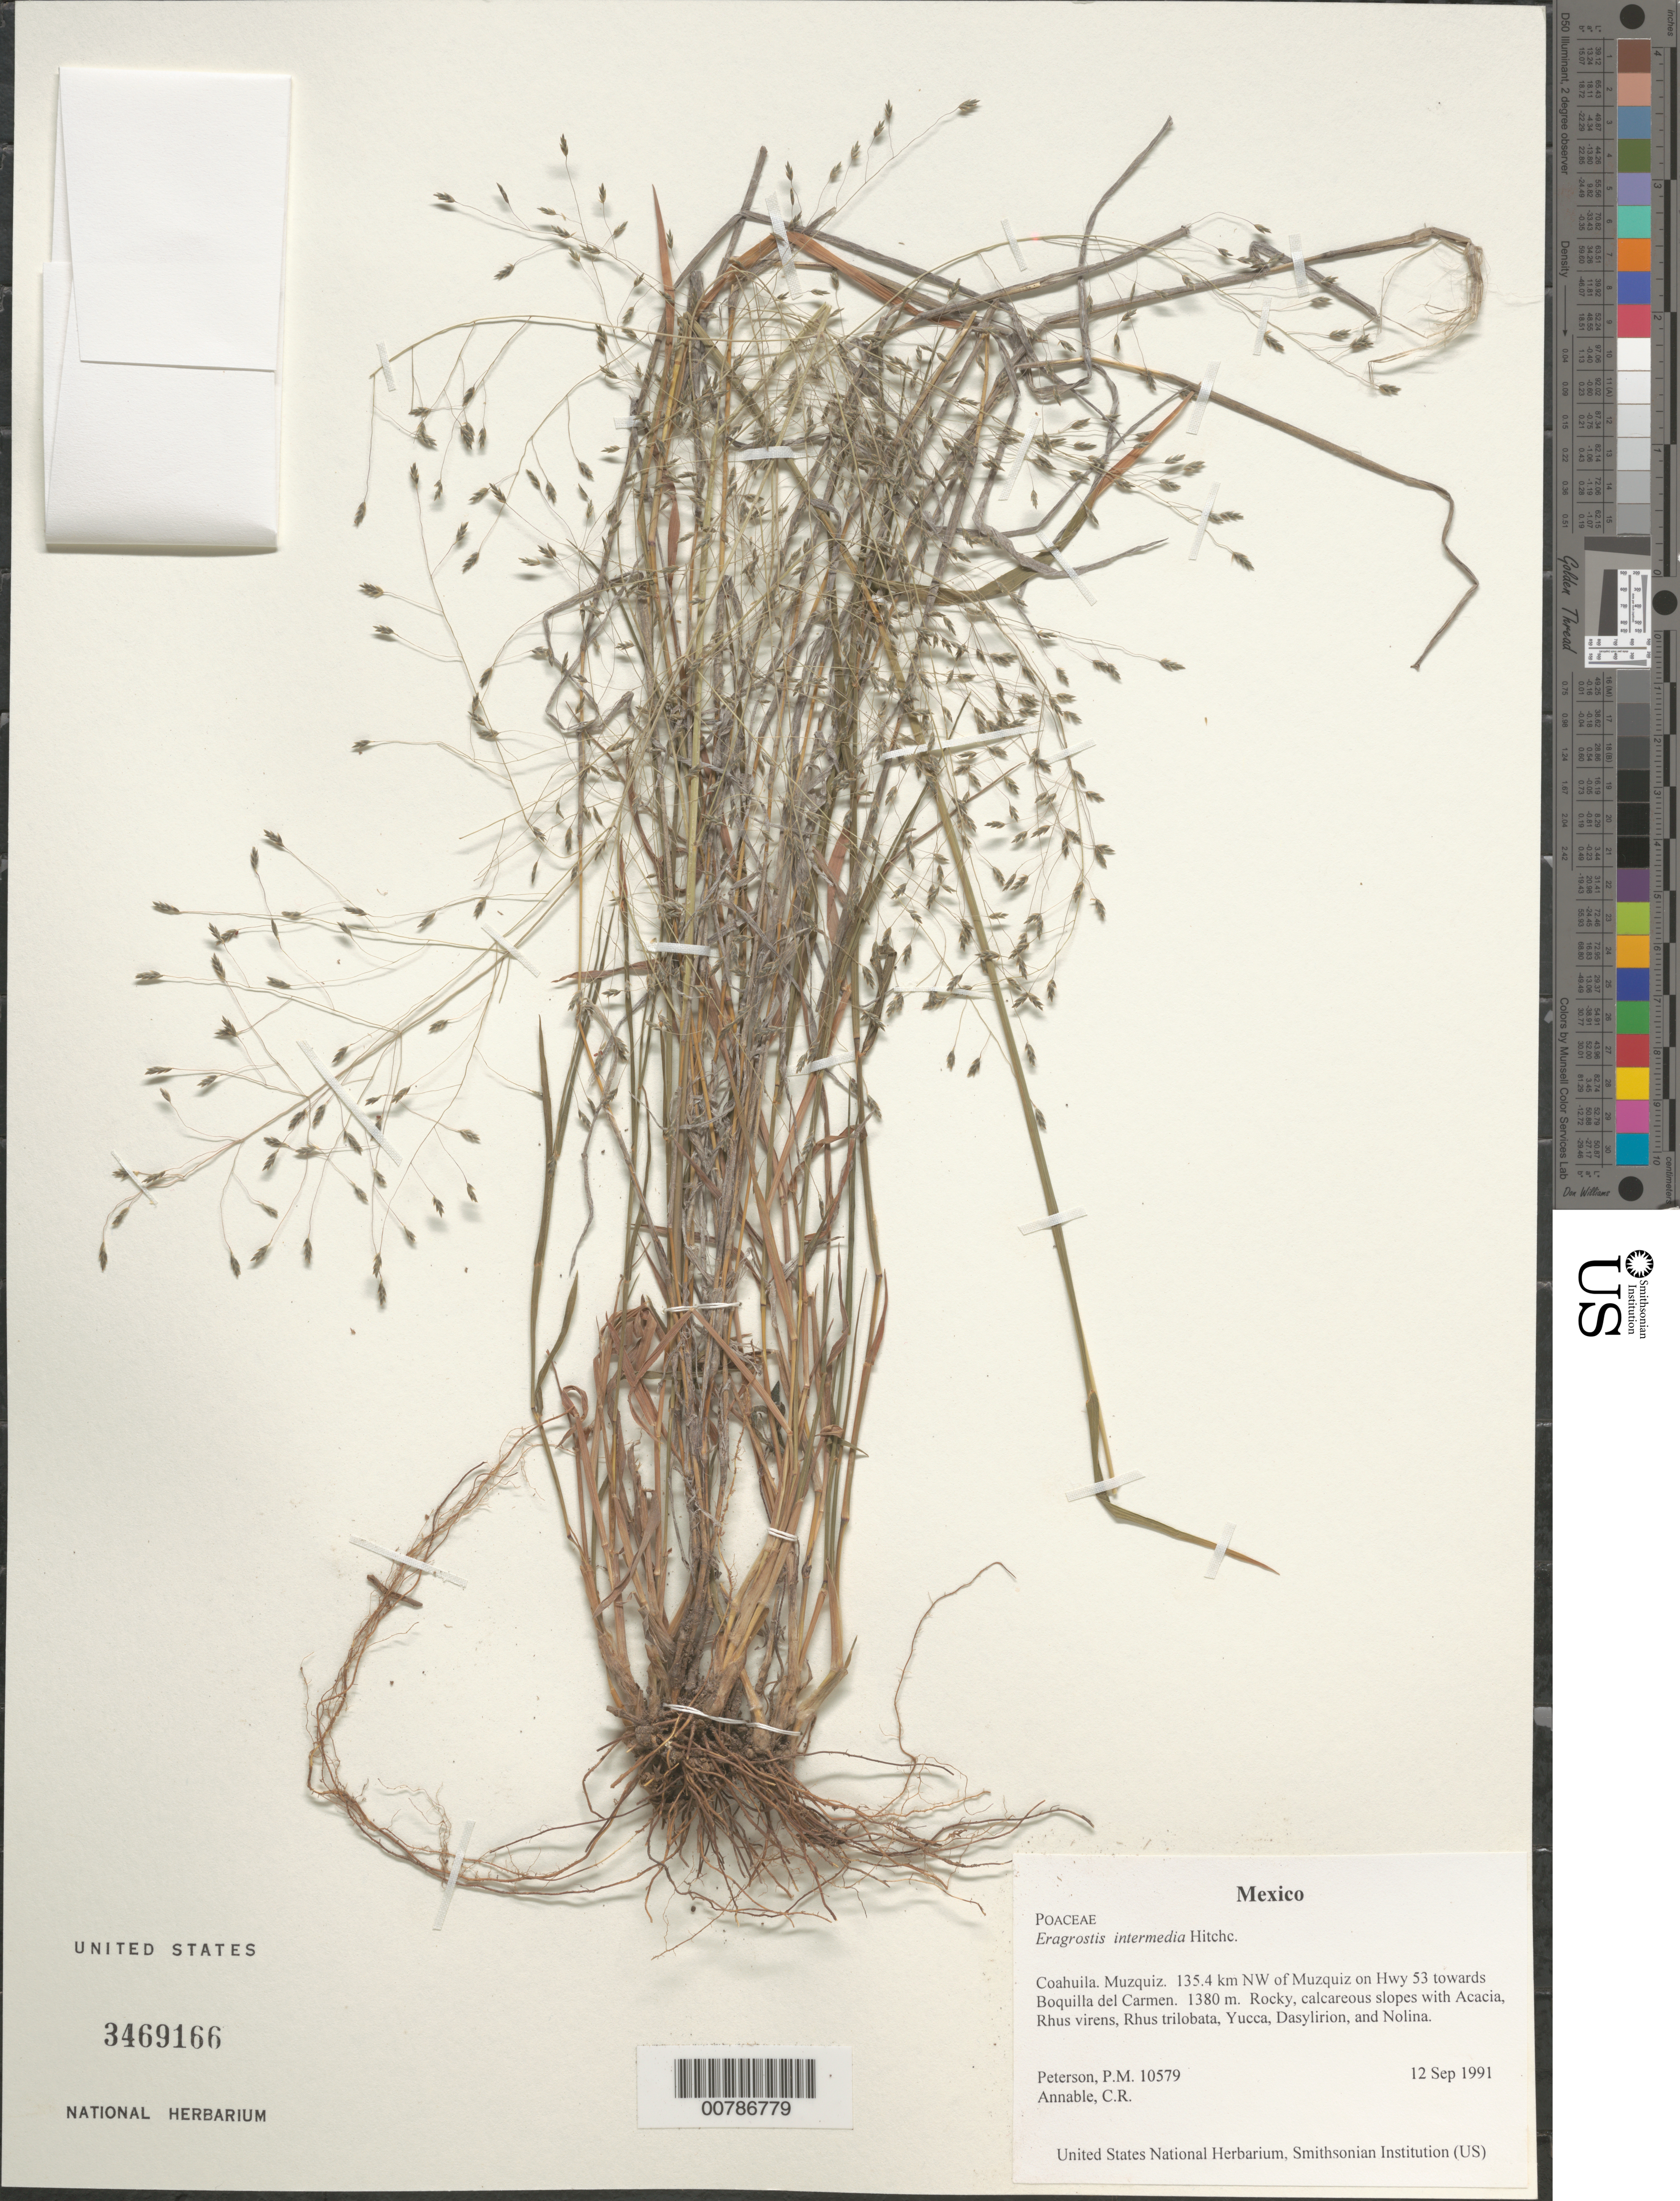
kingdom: Plantae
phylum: Tracheophyta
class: Liliopsida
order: Poales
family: Poaceae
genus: Eragrostis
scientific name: Eragrostis intermedia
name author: Hitchc.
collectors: P. M. Peterson & C. R. Annable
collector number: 10579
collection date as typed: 12 Sep 1991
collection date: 1991-09-12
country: Mexico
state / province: Coahuila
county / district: Muzquiz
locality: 135.4 km NW of Muzquiz on Hwy 53 towards Boquilla del Carmen.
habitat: Rocky, calcareous slopes with Acacia, Rhus virens, Rhus trilobata, Yucca, Dasylirion, and Nolina.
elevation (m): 1380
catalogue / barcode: US 3469166